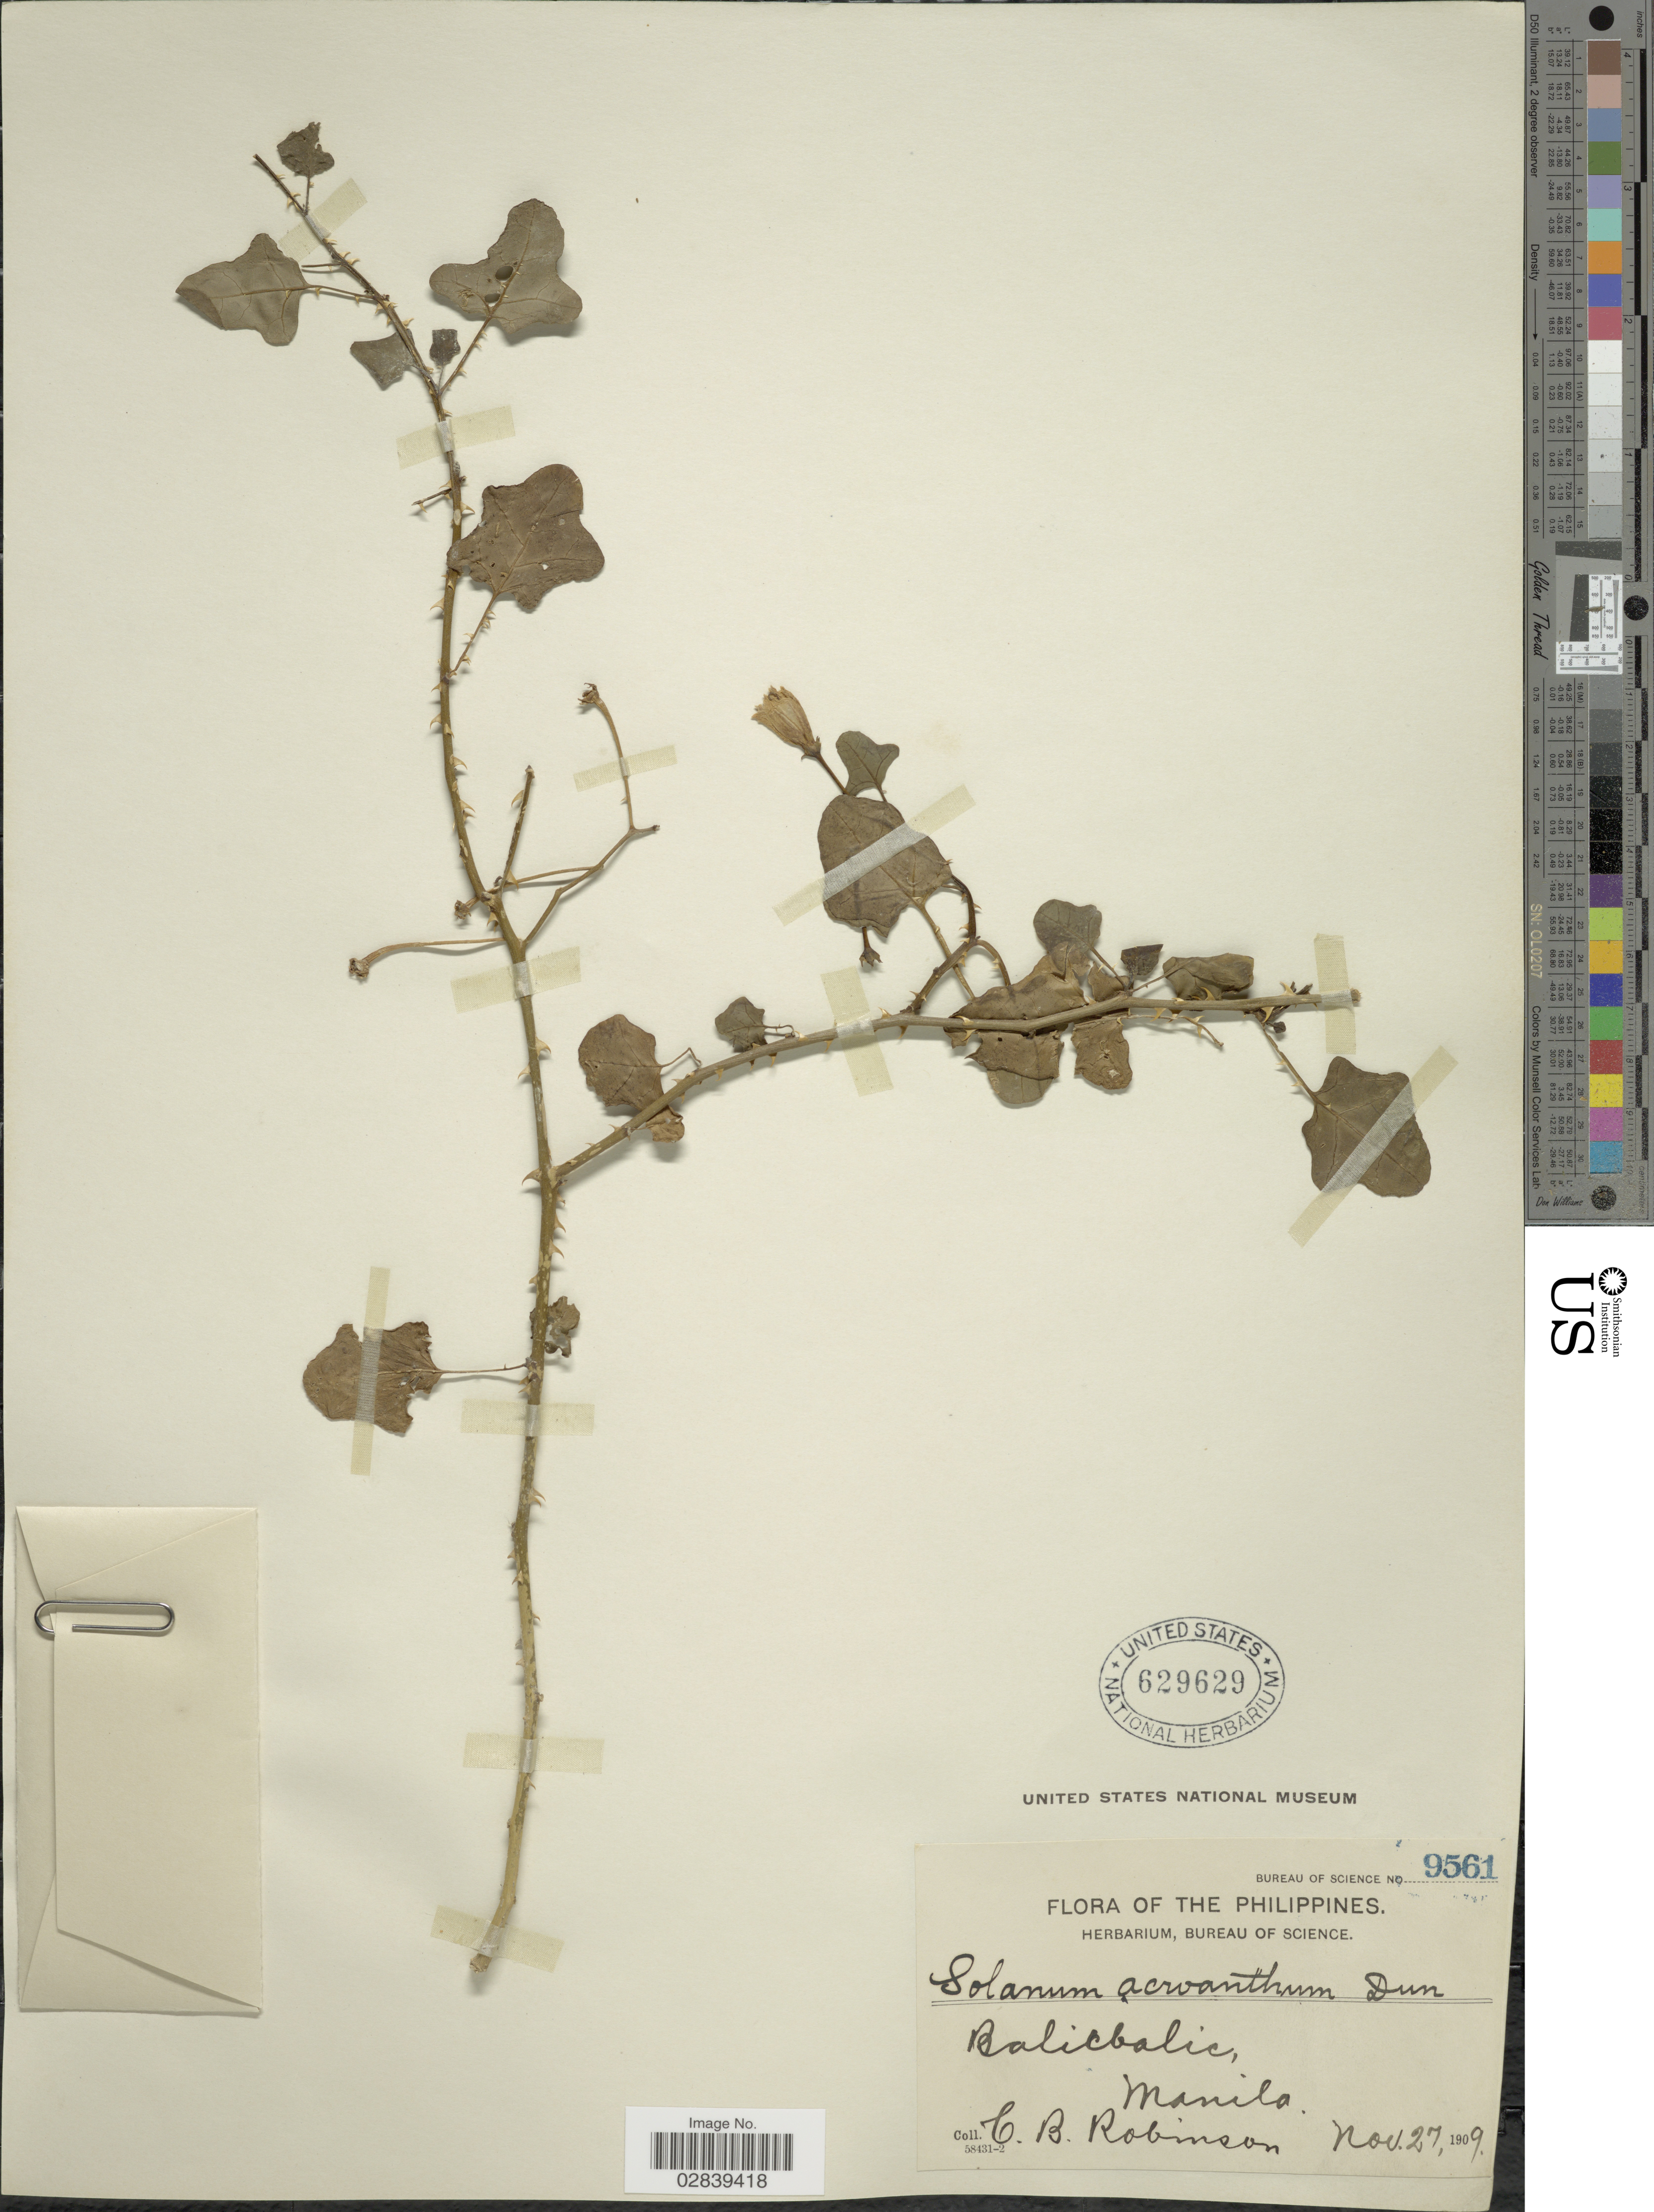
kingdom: Plantae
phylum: Tracheophyta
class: Magnoliopsida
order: Solanales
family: Solanaceae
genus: Solanum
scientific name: Solanum acroanthum Dunal sp. nov. ined.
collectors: C. Robinson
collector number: Bureau of Science 9561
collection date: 1909-11-27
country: Philippines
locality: Balicbalic, Manila.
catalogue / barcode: US 629629